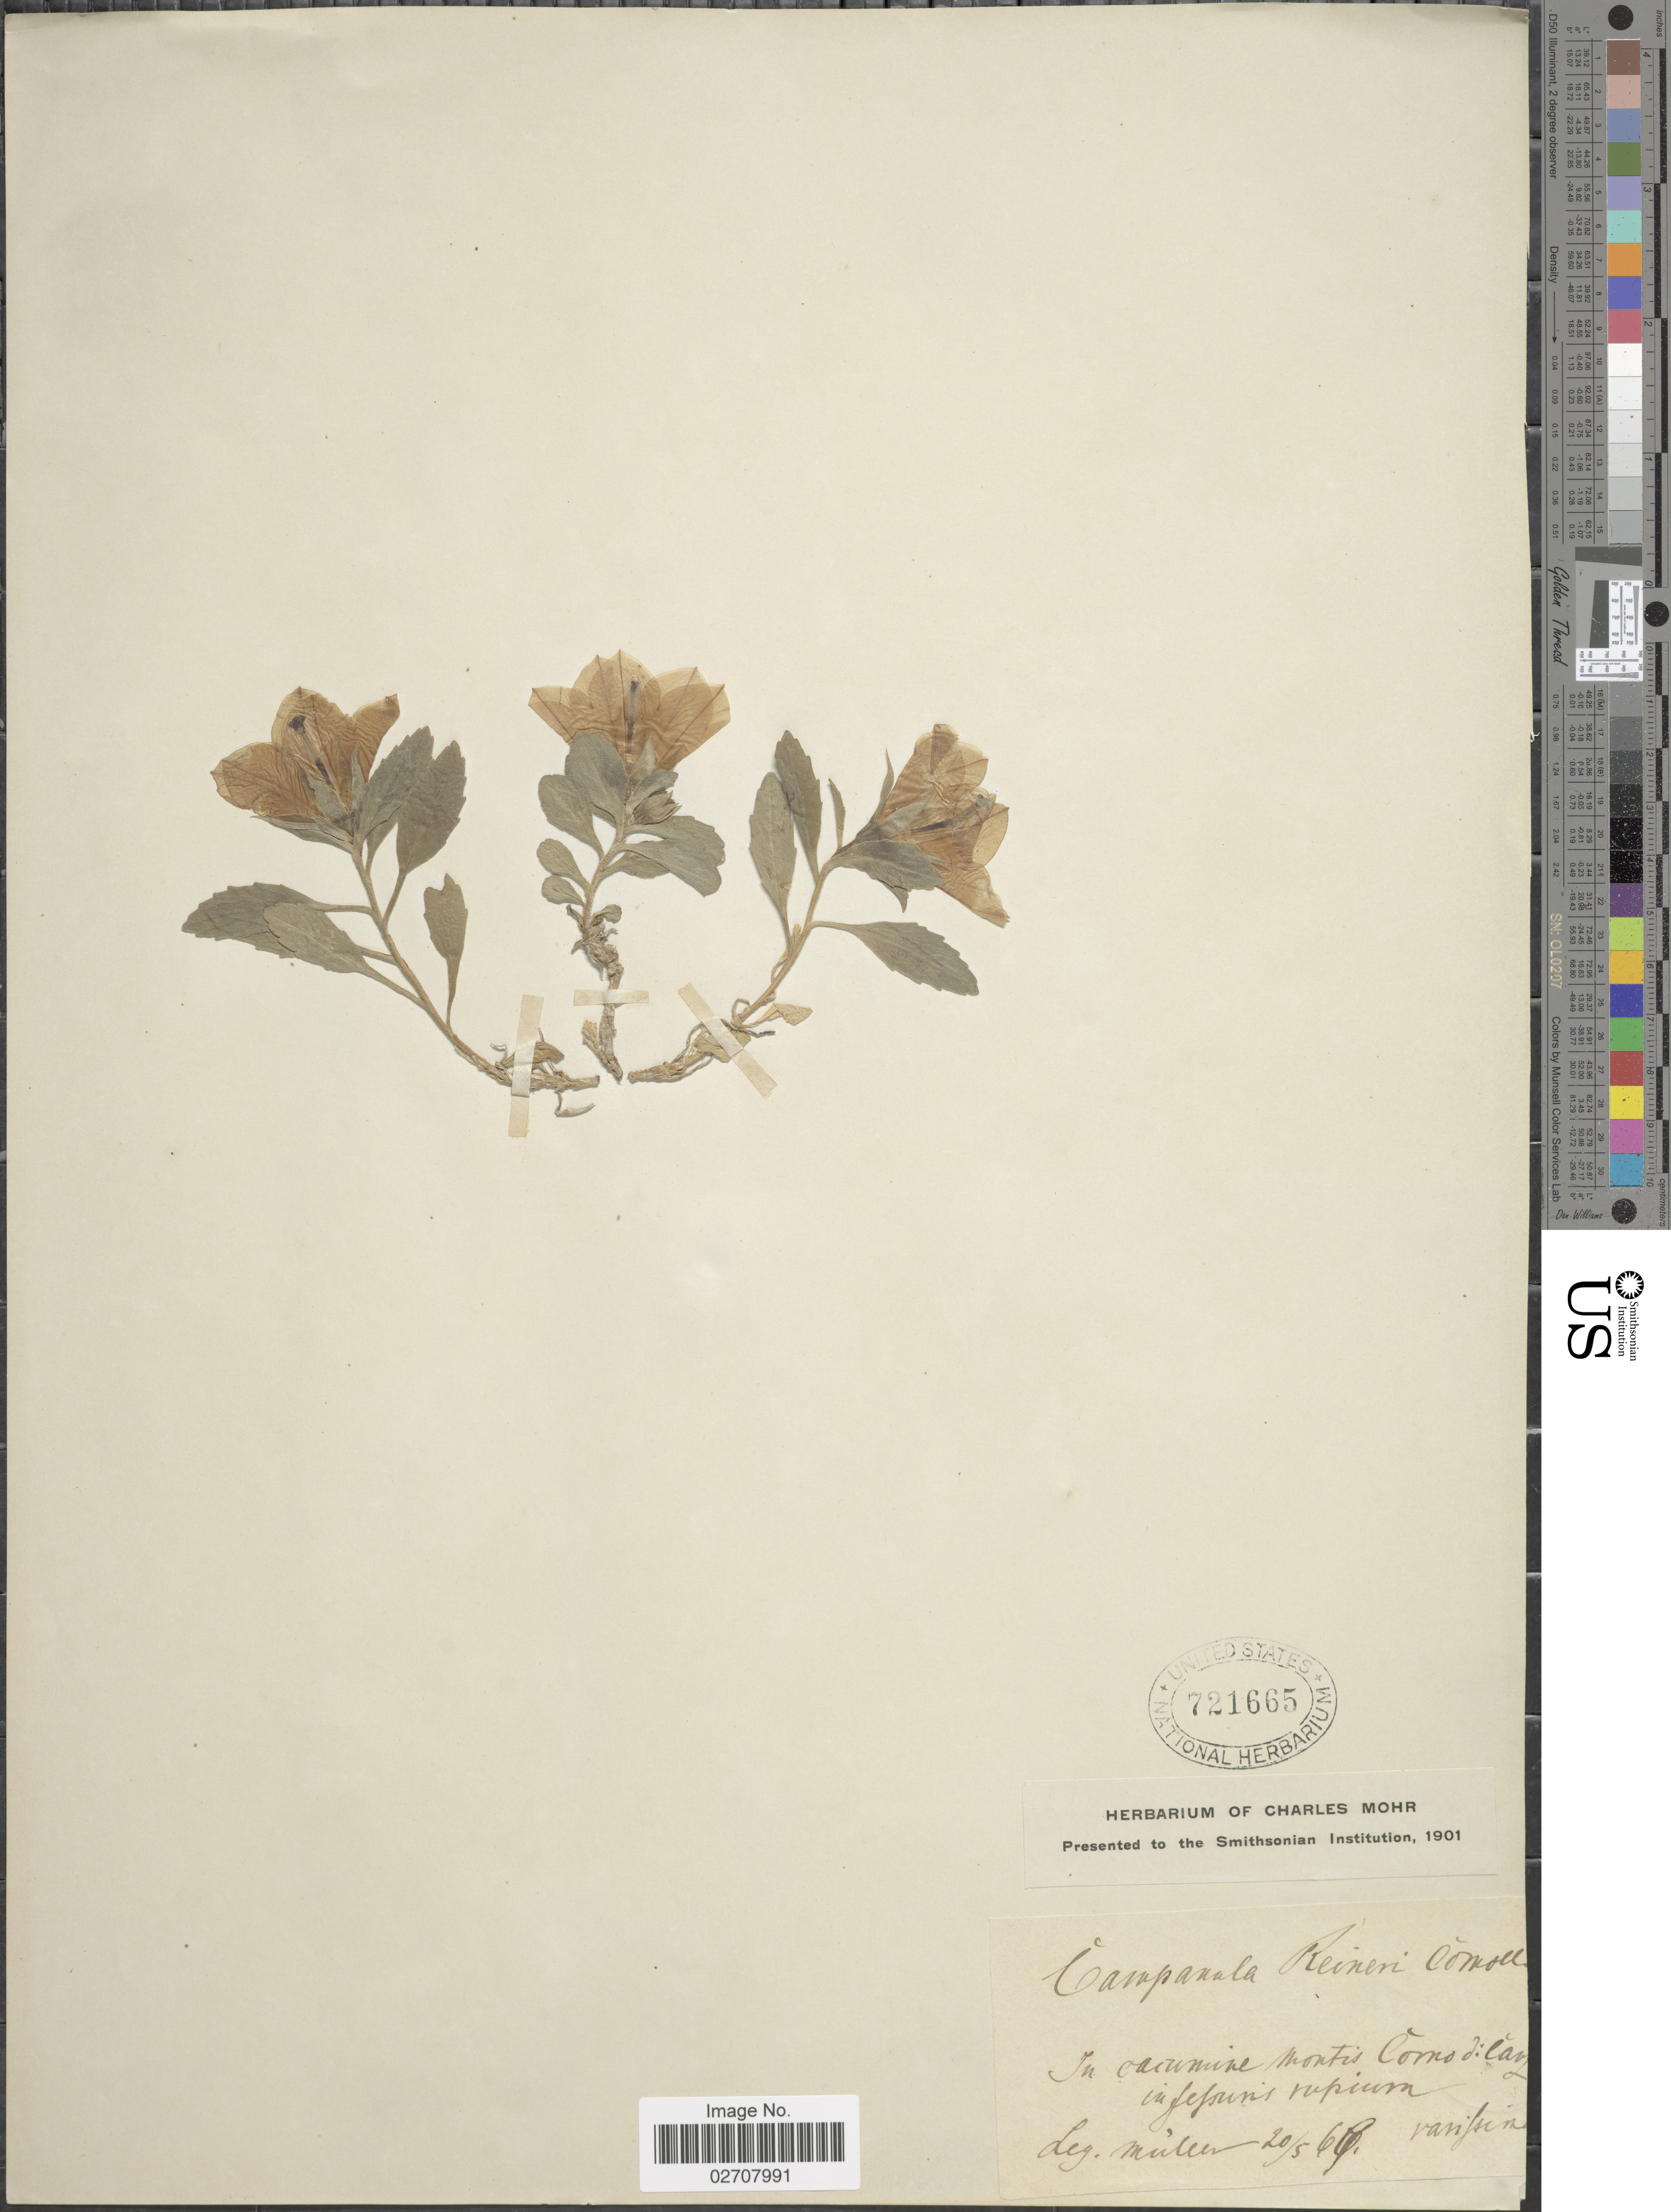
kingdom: Plantae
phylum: Tracheophyta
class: Magnoliopsida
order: Asterales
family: Campanulaceae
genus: Campanula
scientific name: Campanula raineri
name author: Perp.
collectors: -- Müller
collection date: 1869-05-20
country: Italy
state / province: Lombardy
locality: In Caiunize montis Como di lavy infefsusis rapium [interpreted]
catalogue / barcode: US 721665